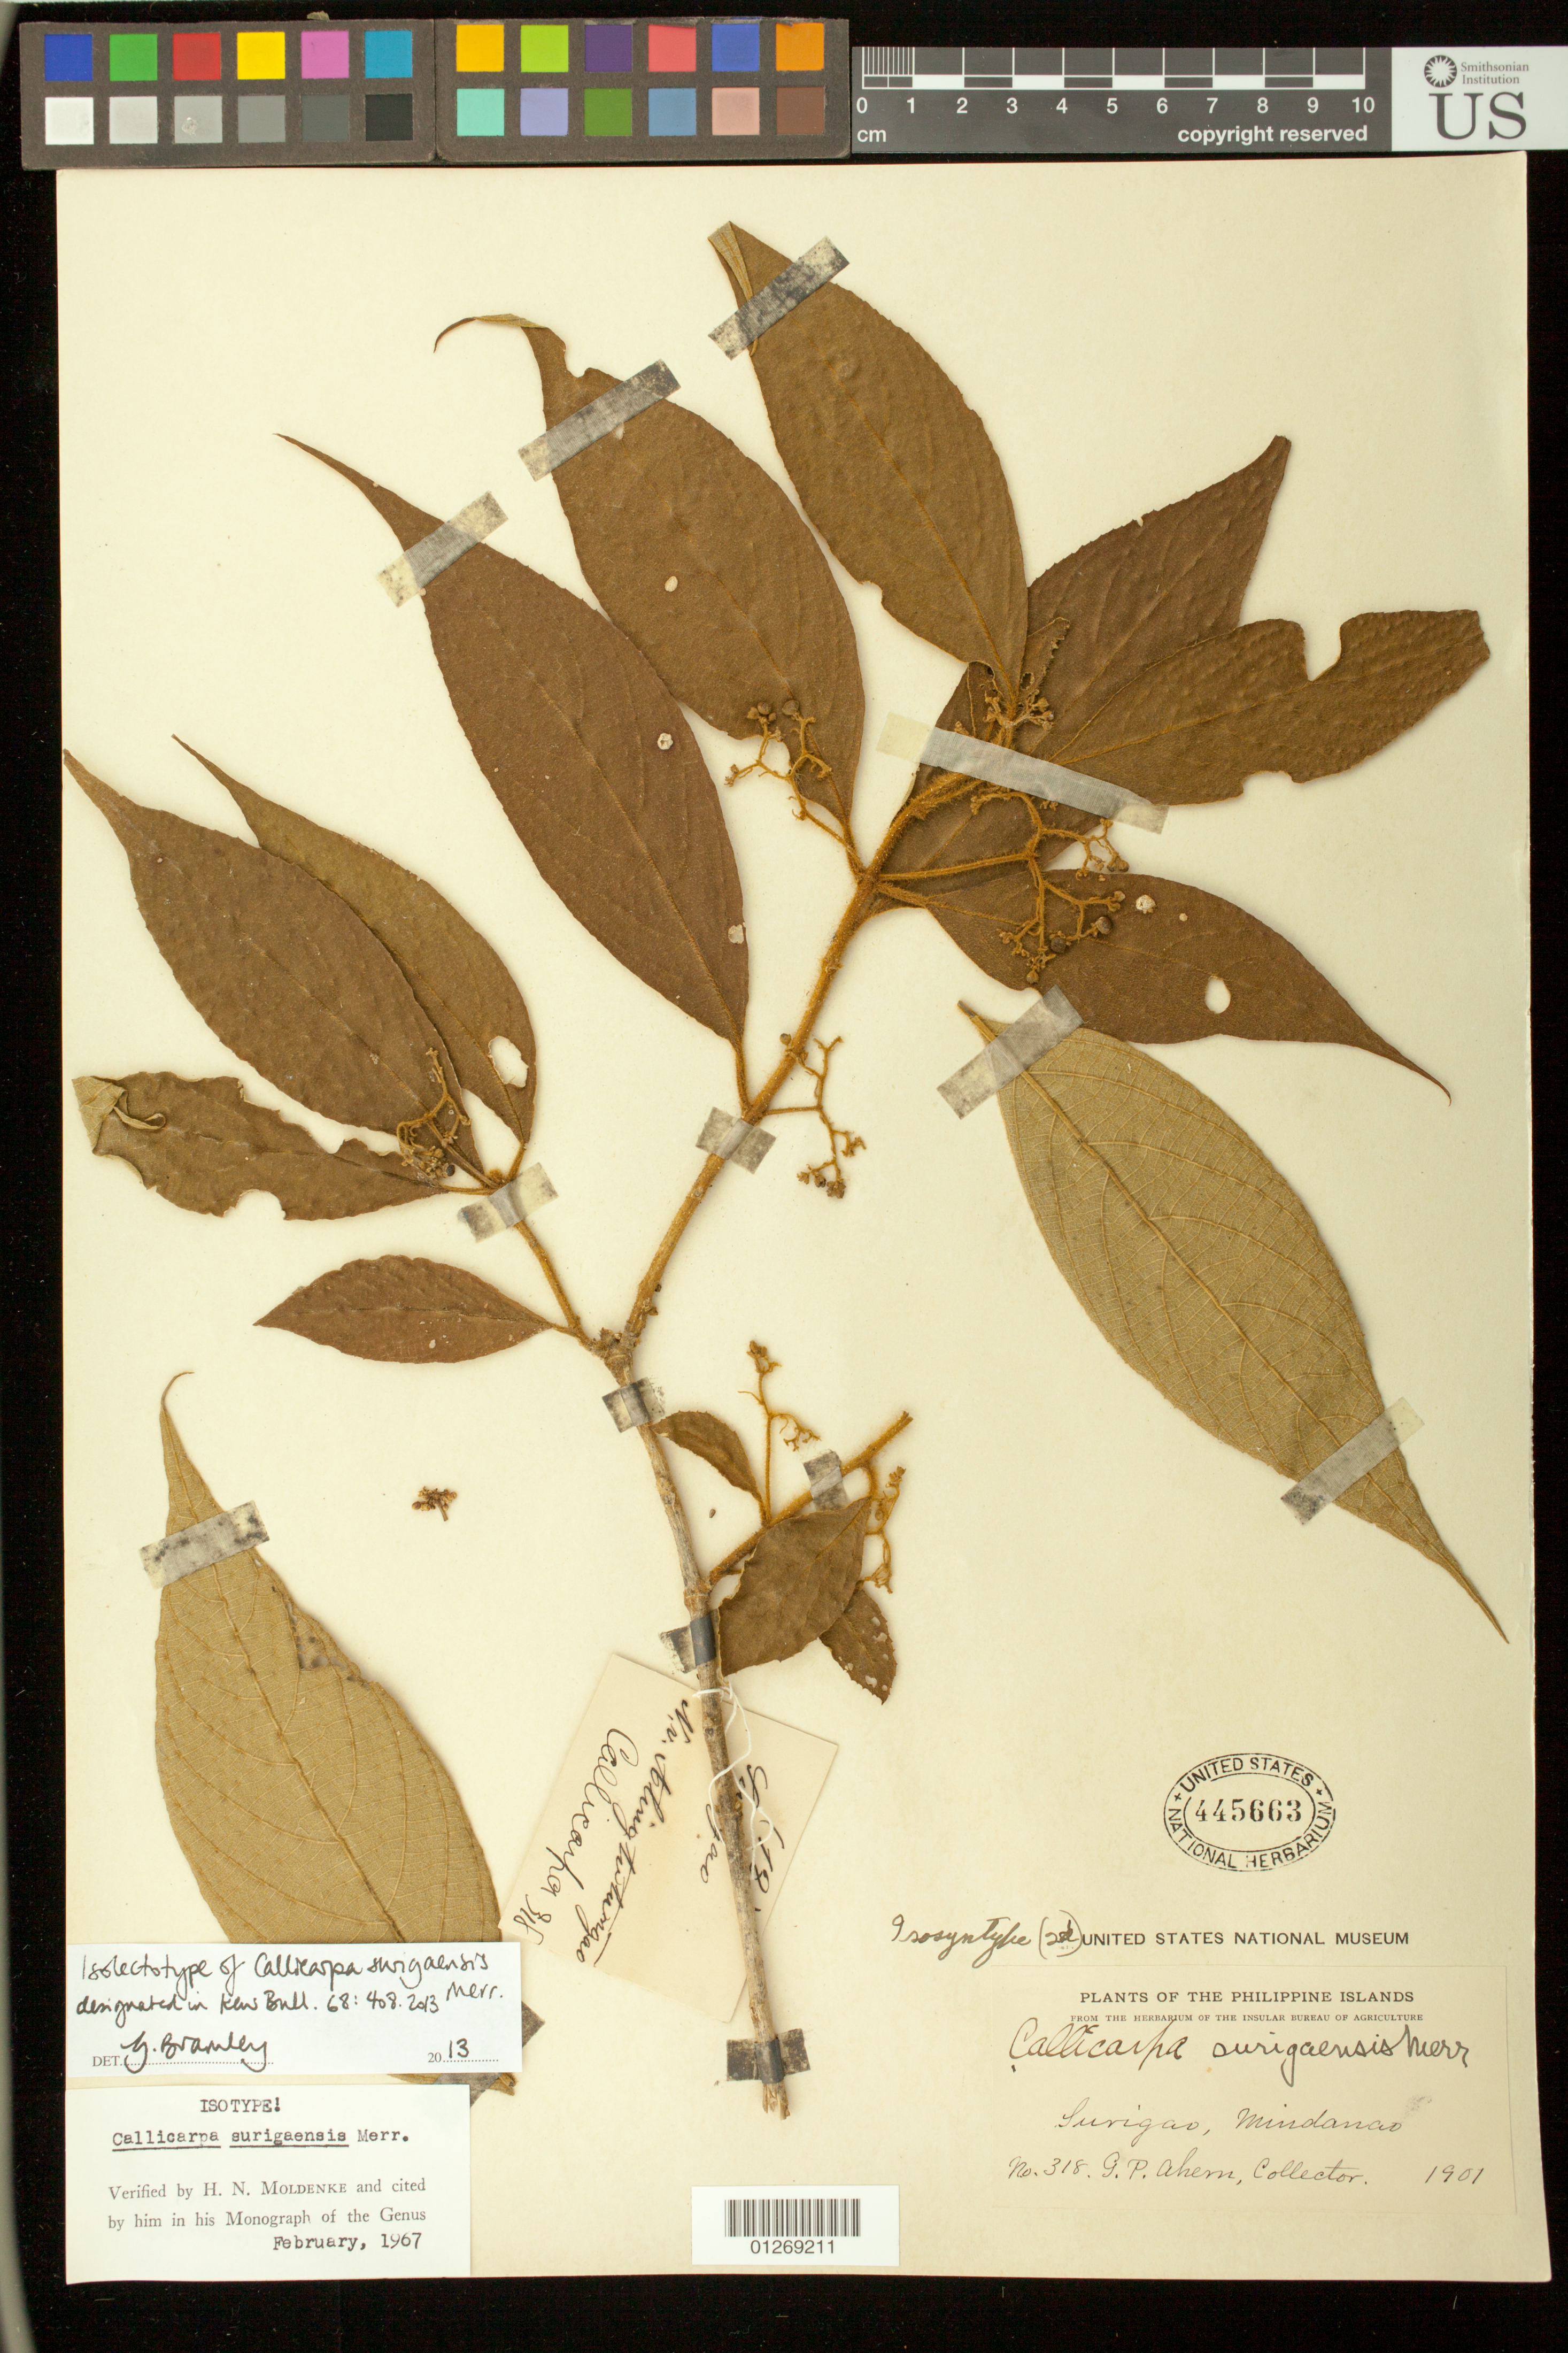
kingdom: Plantae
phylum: Tracheophyta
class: Magnoliopsida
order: Lamiales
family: Lamiaceae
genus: Callicarpa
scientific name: Callicarpa surigaensis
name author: Merr.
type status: Isolectotype; Syntype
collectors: G. Ahern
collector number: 318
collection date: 1901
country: Philippines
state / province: Caraga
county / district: Surigao del Norte / Surigao del Sur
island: Mindanao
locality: Surigao, Mindanao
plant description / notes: Annotated by H.N. Moldenke (1967) as "isotype" but protologue cites 2 collections (syntypes)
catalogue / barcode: US 445663